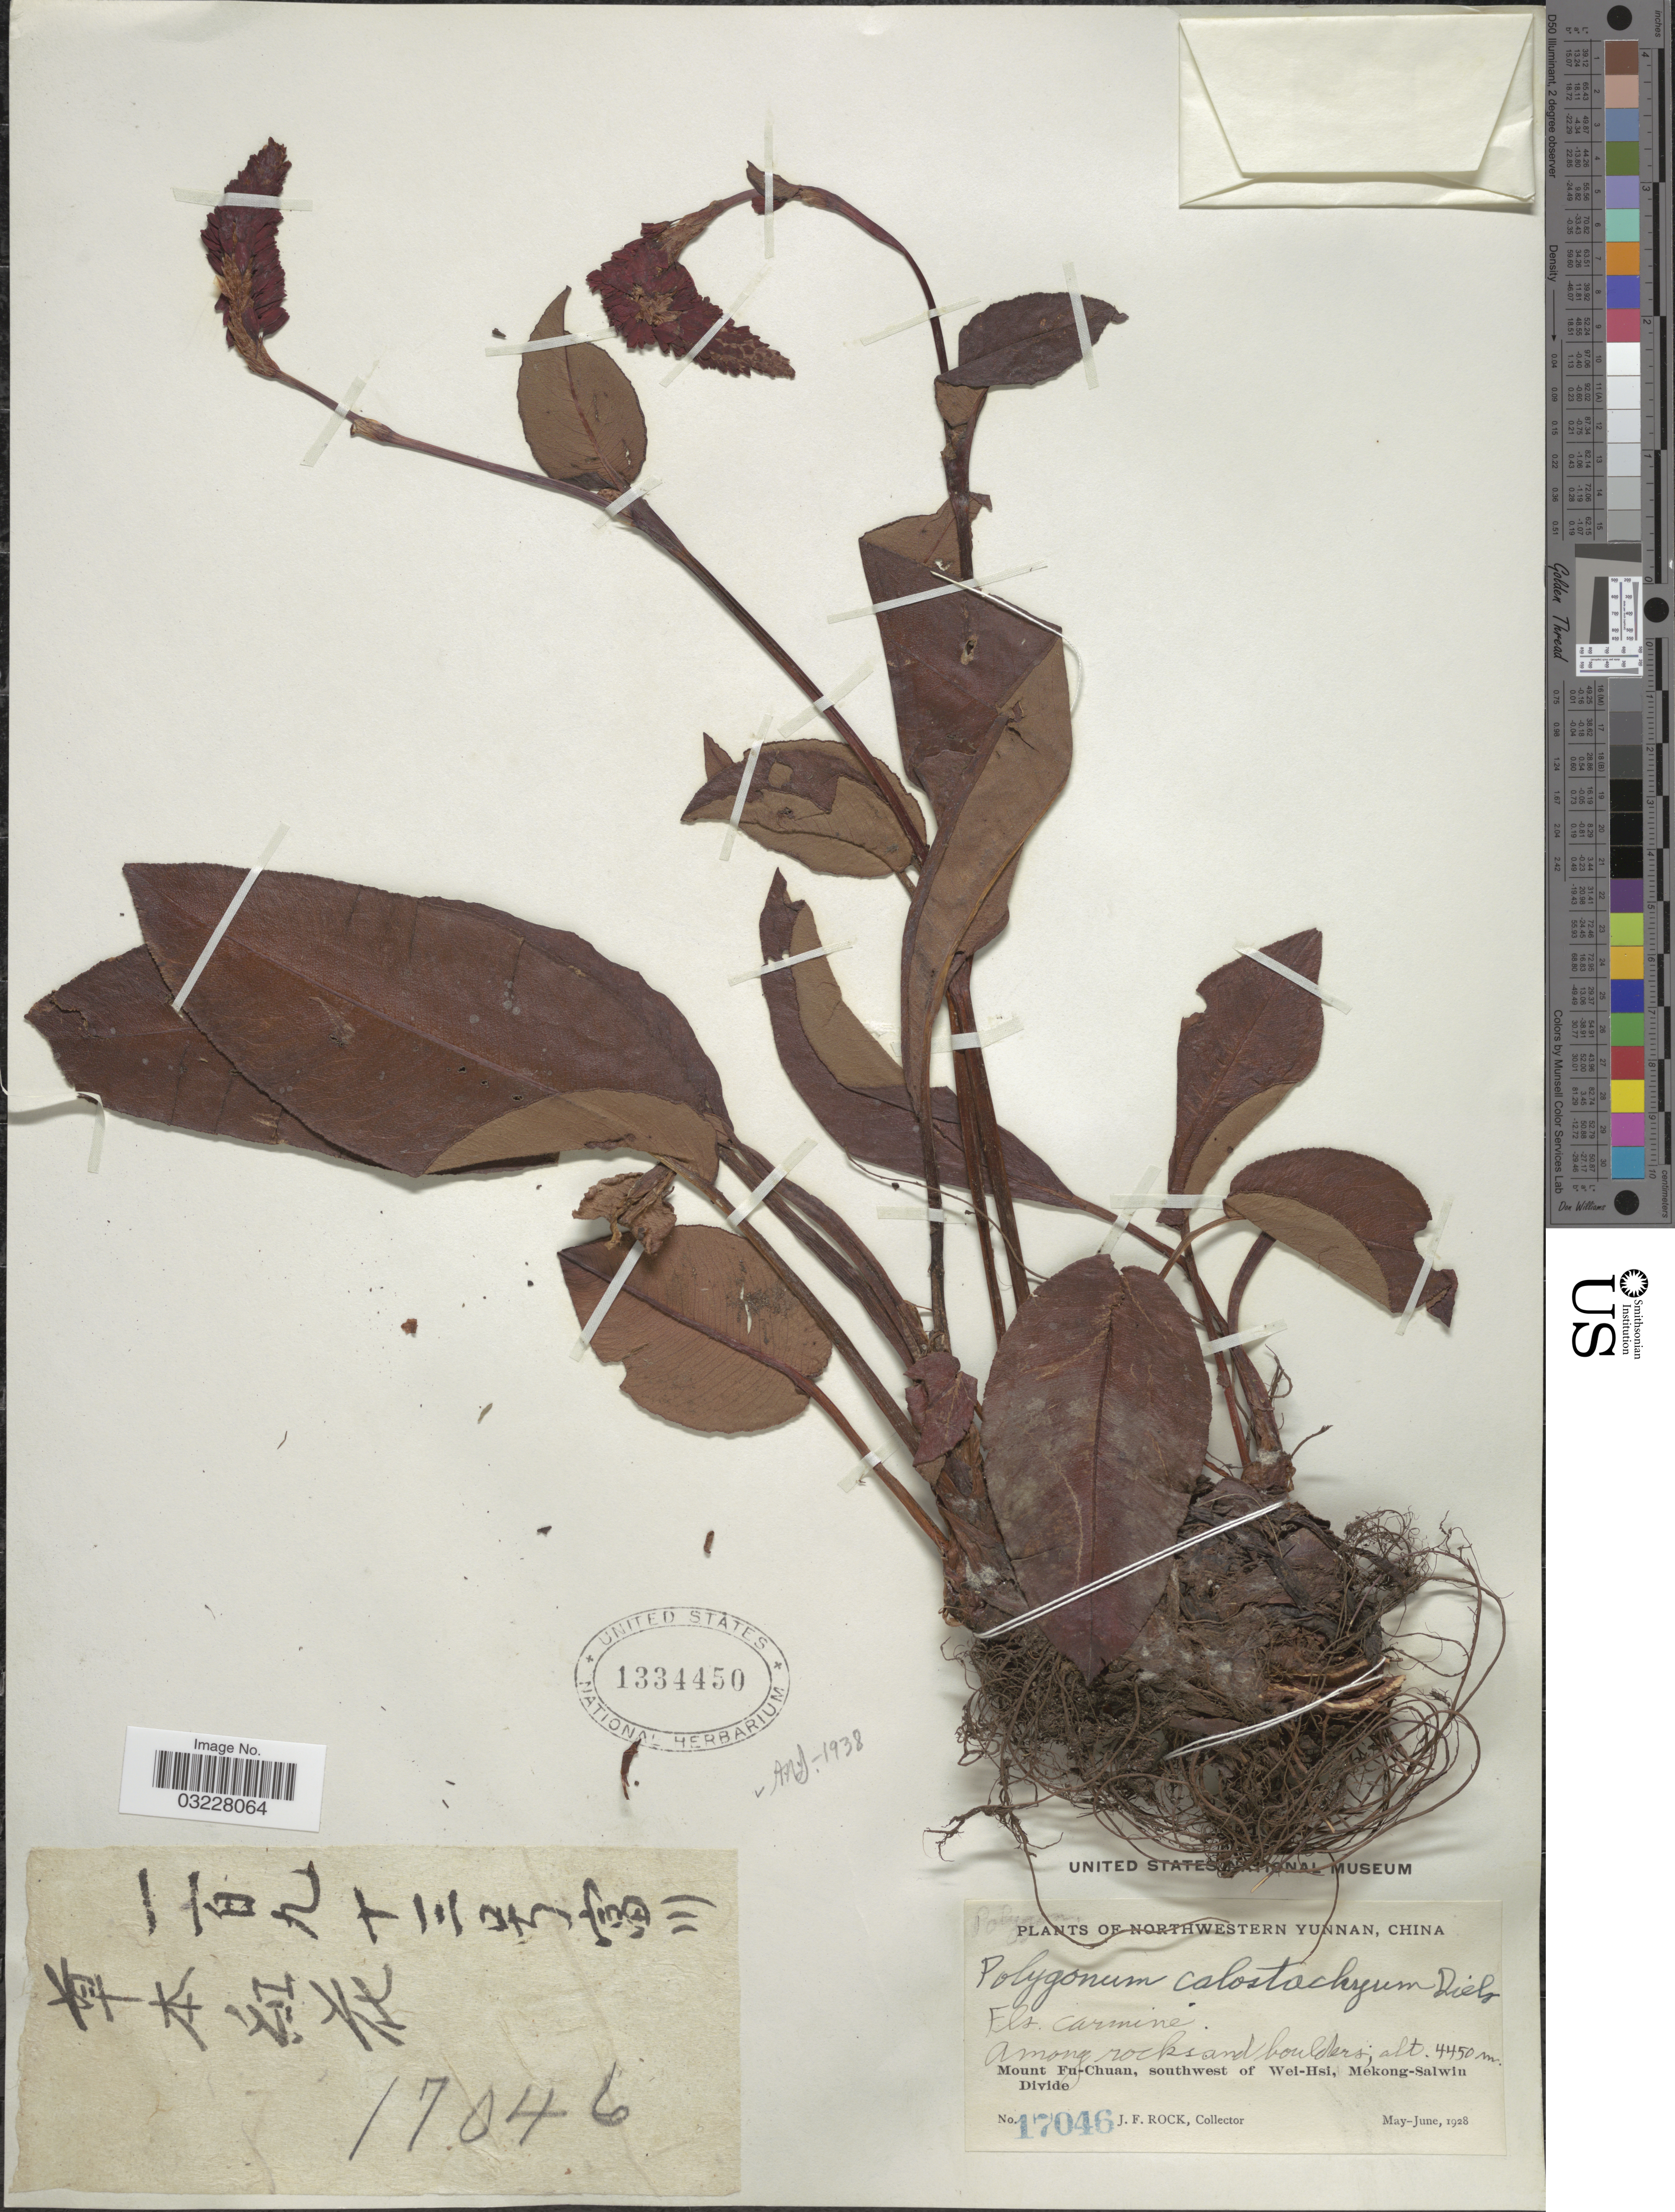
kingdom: Plantae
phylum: Tracheophyta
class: Magnoliopsida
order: Caryophyllales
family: Polygonaceae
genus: Polygonum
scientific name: Polygonum calostachyum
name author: Diels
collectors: J. Rock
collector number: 17046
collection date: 1928-05/1928-06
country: China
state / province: Yunnan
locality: Northwestern Yunnan. Mount Fu-Chuan, southwest of Wei-Hsi, Mekong- Salwin Divide.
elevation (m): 4450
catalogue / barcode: US 1334450